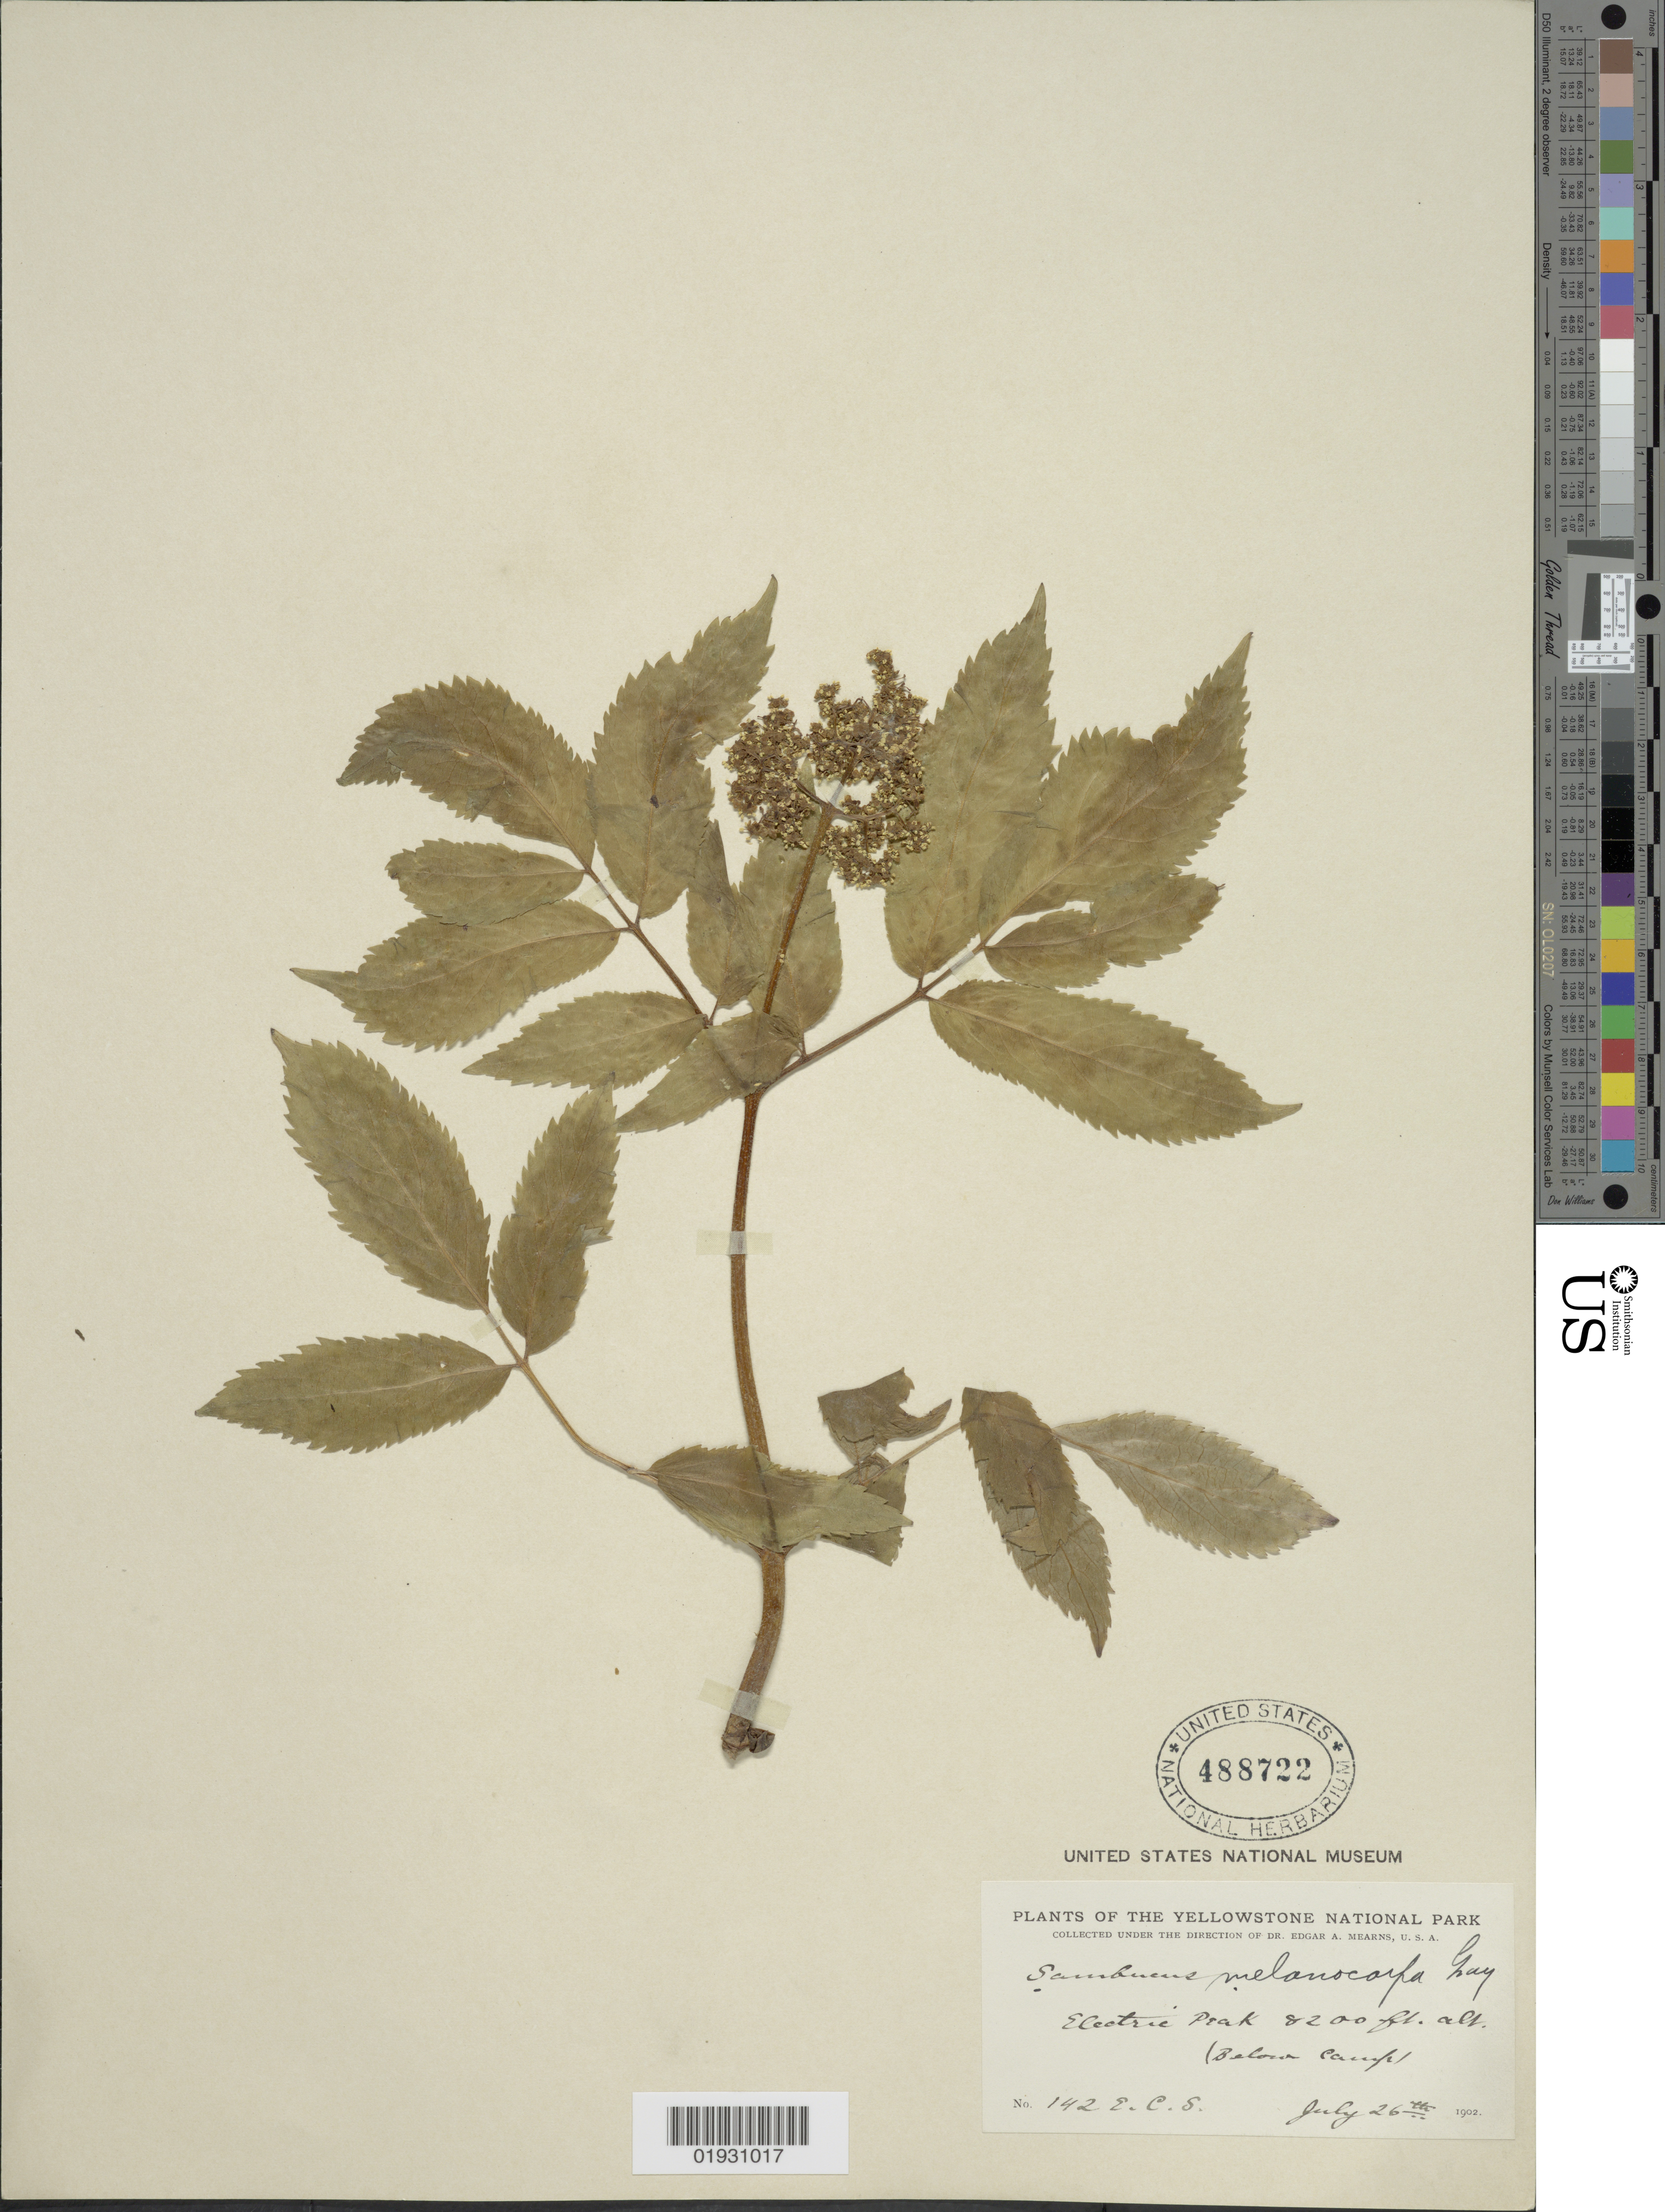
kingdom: Plantae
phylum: Tracheophyta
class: Magnoliopsida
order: Dipsacales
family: Viburnaceae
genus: Sambucus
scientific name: Sambucus melanocarpa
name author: A. Gray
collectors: E. A. Mearns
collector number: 142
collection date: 1902-07-26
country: United States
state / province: Montana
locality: Yellowstone National Park. Electric Peak (below camp)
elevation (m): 2499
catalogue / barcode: US 488722